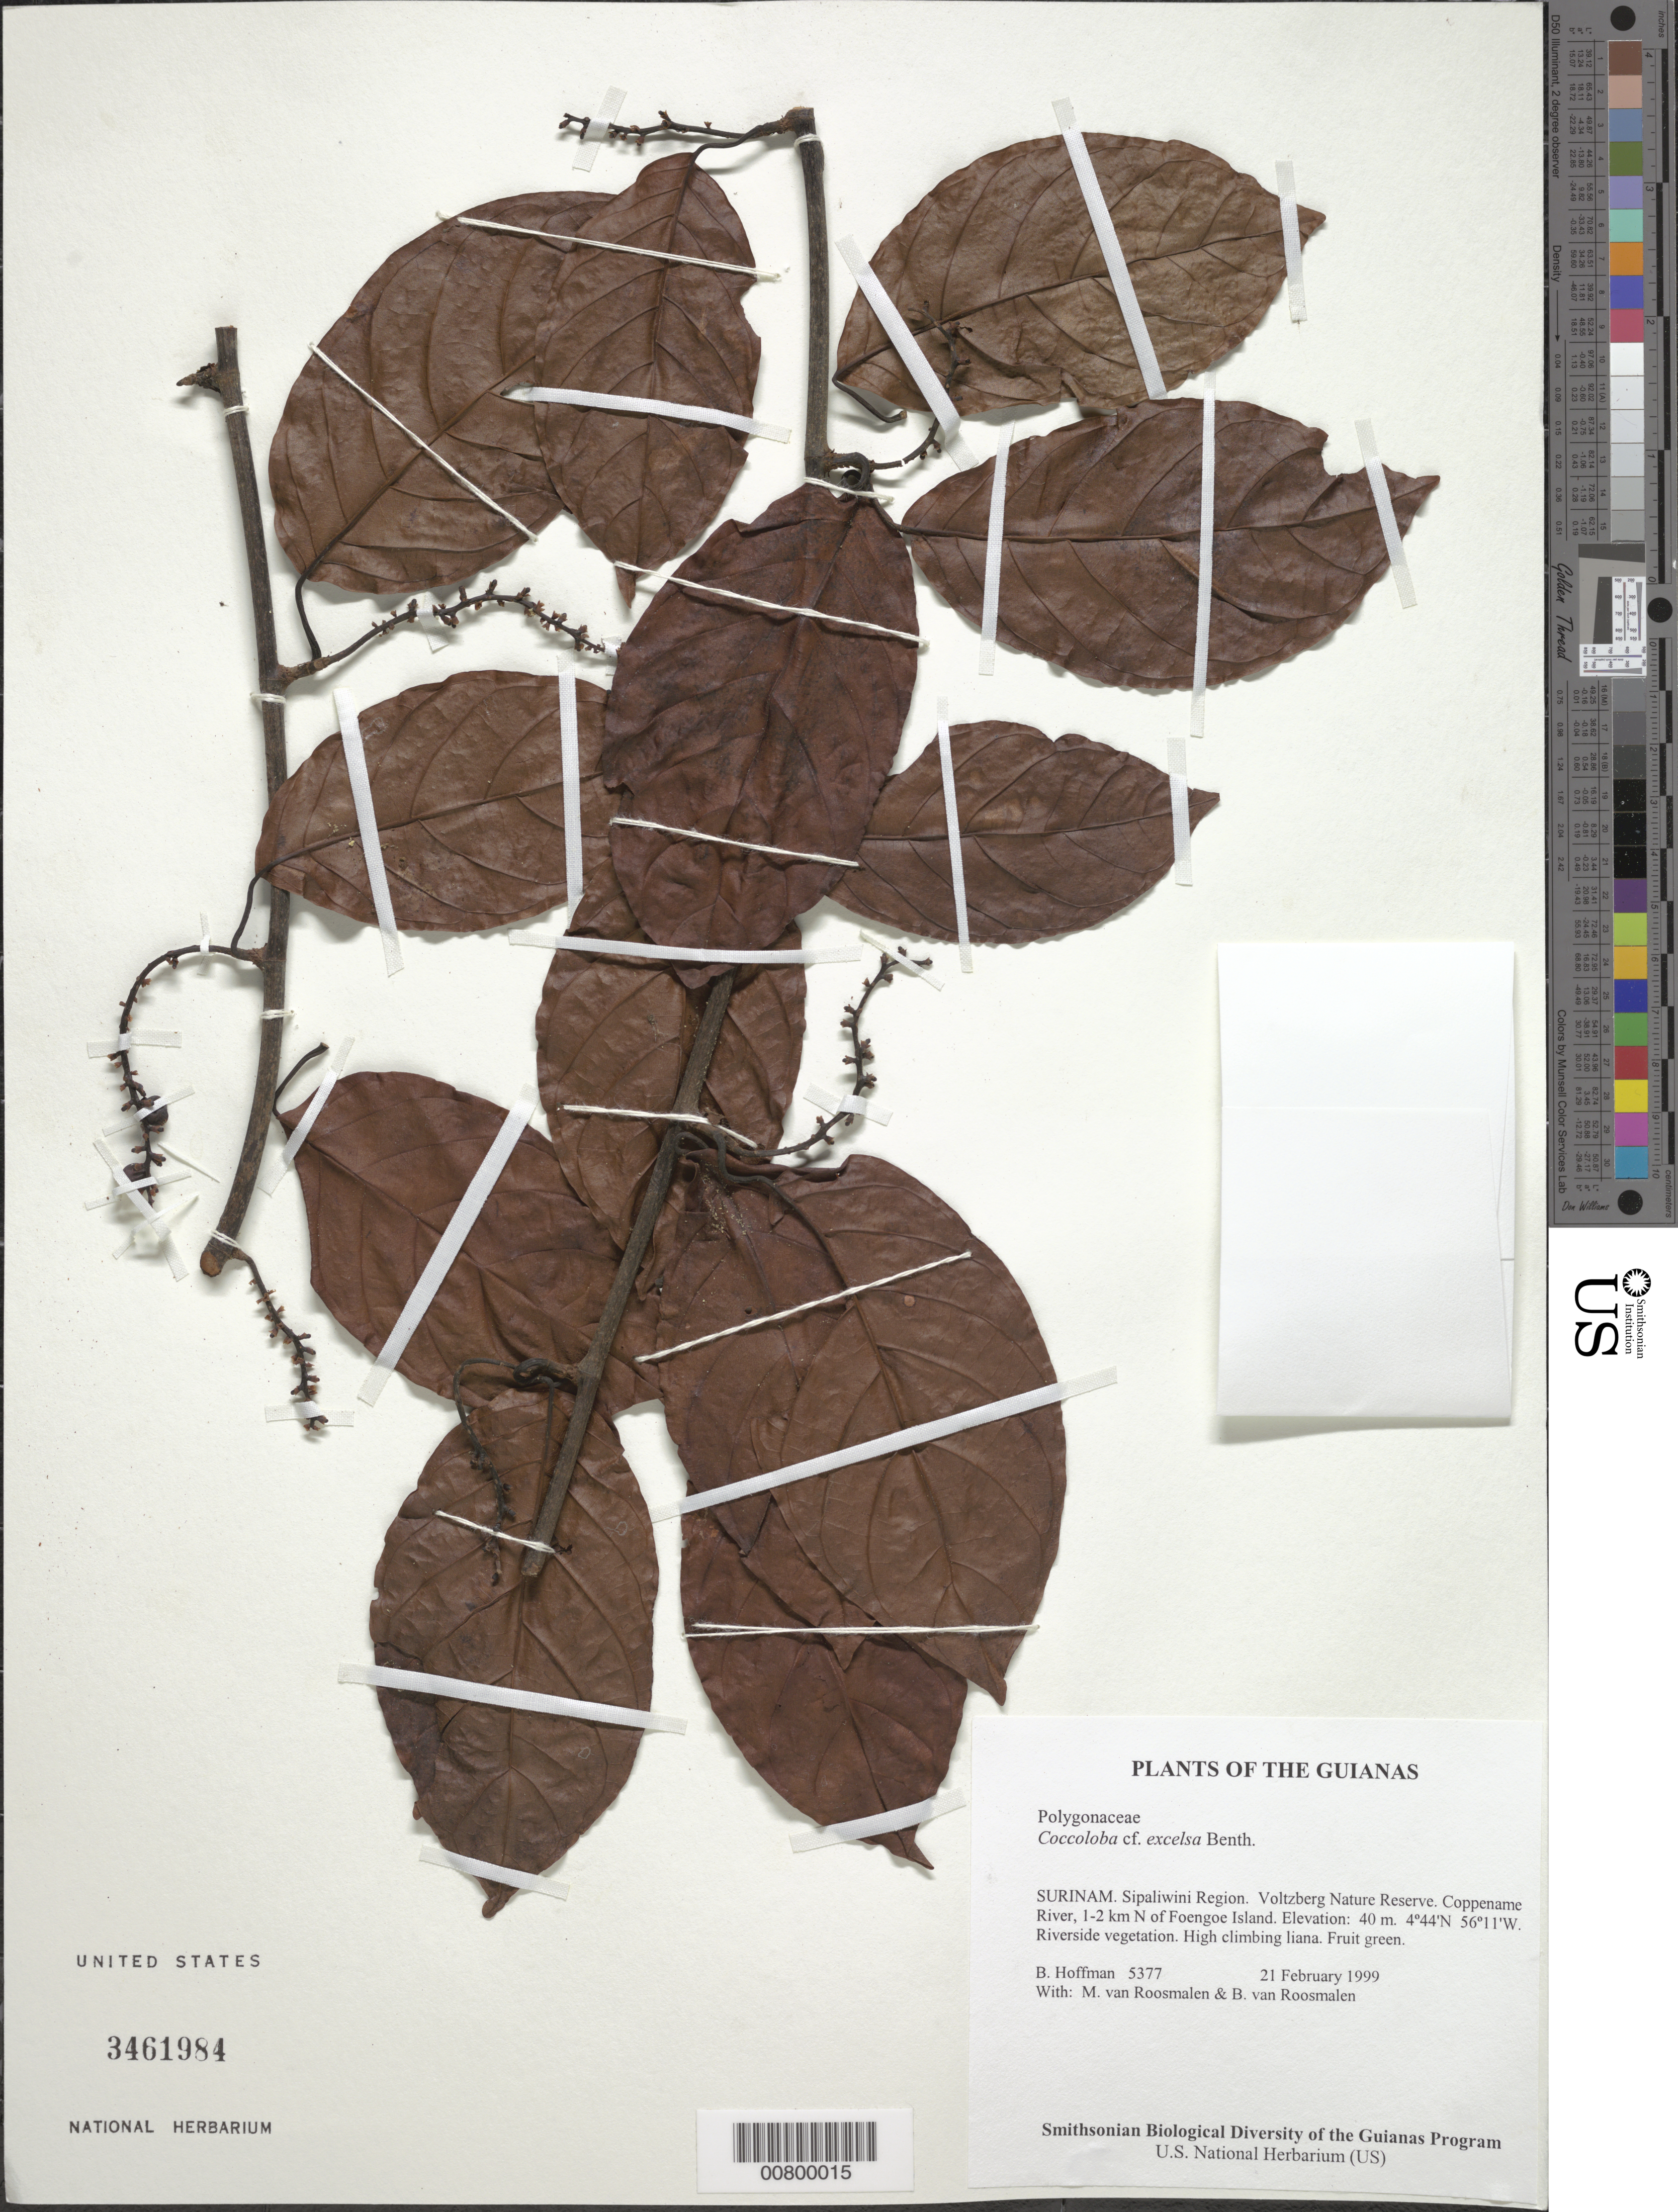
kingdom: Plantae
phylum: Tracheophyta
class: Magnoliopsida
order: Caryophyllales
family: Polygonaceae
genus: Coccoloba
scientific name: Coccoloba excelsa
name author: Benth.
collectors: B. Hoffman, M. Roosmalen & B. Van Roosmalen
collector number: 5377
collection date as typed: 21 February 1999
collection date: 1999-02-21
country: Suriname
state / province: Sipaliwini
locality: Voltzberg Nature Reserve. Coppename River, 1-2 km N of Foengoe Island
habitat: Riverside vegetation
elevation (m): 40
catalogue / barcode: US 3461984